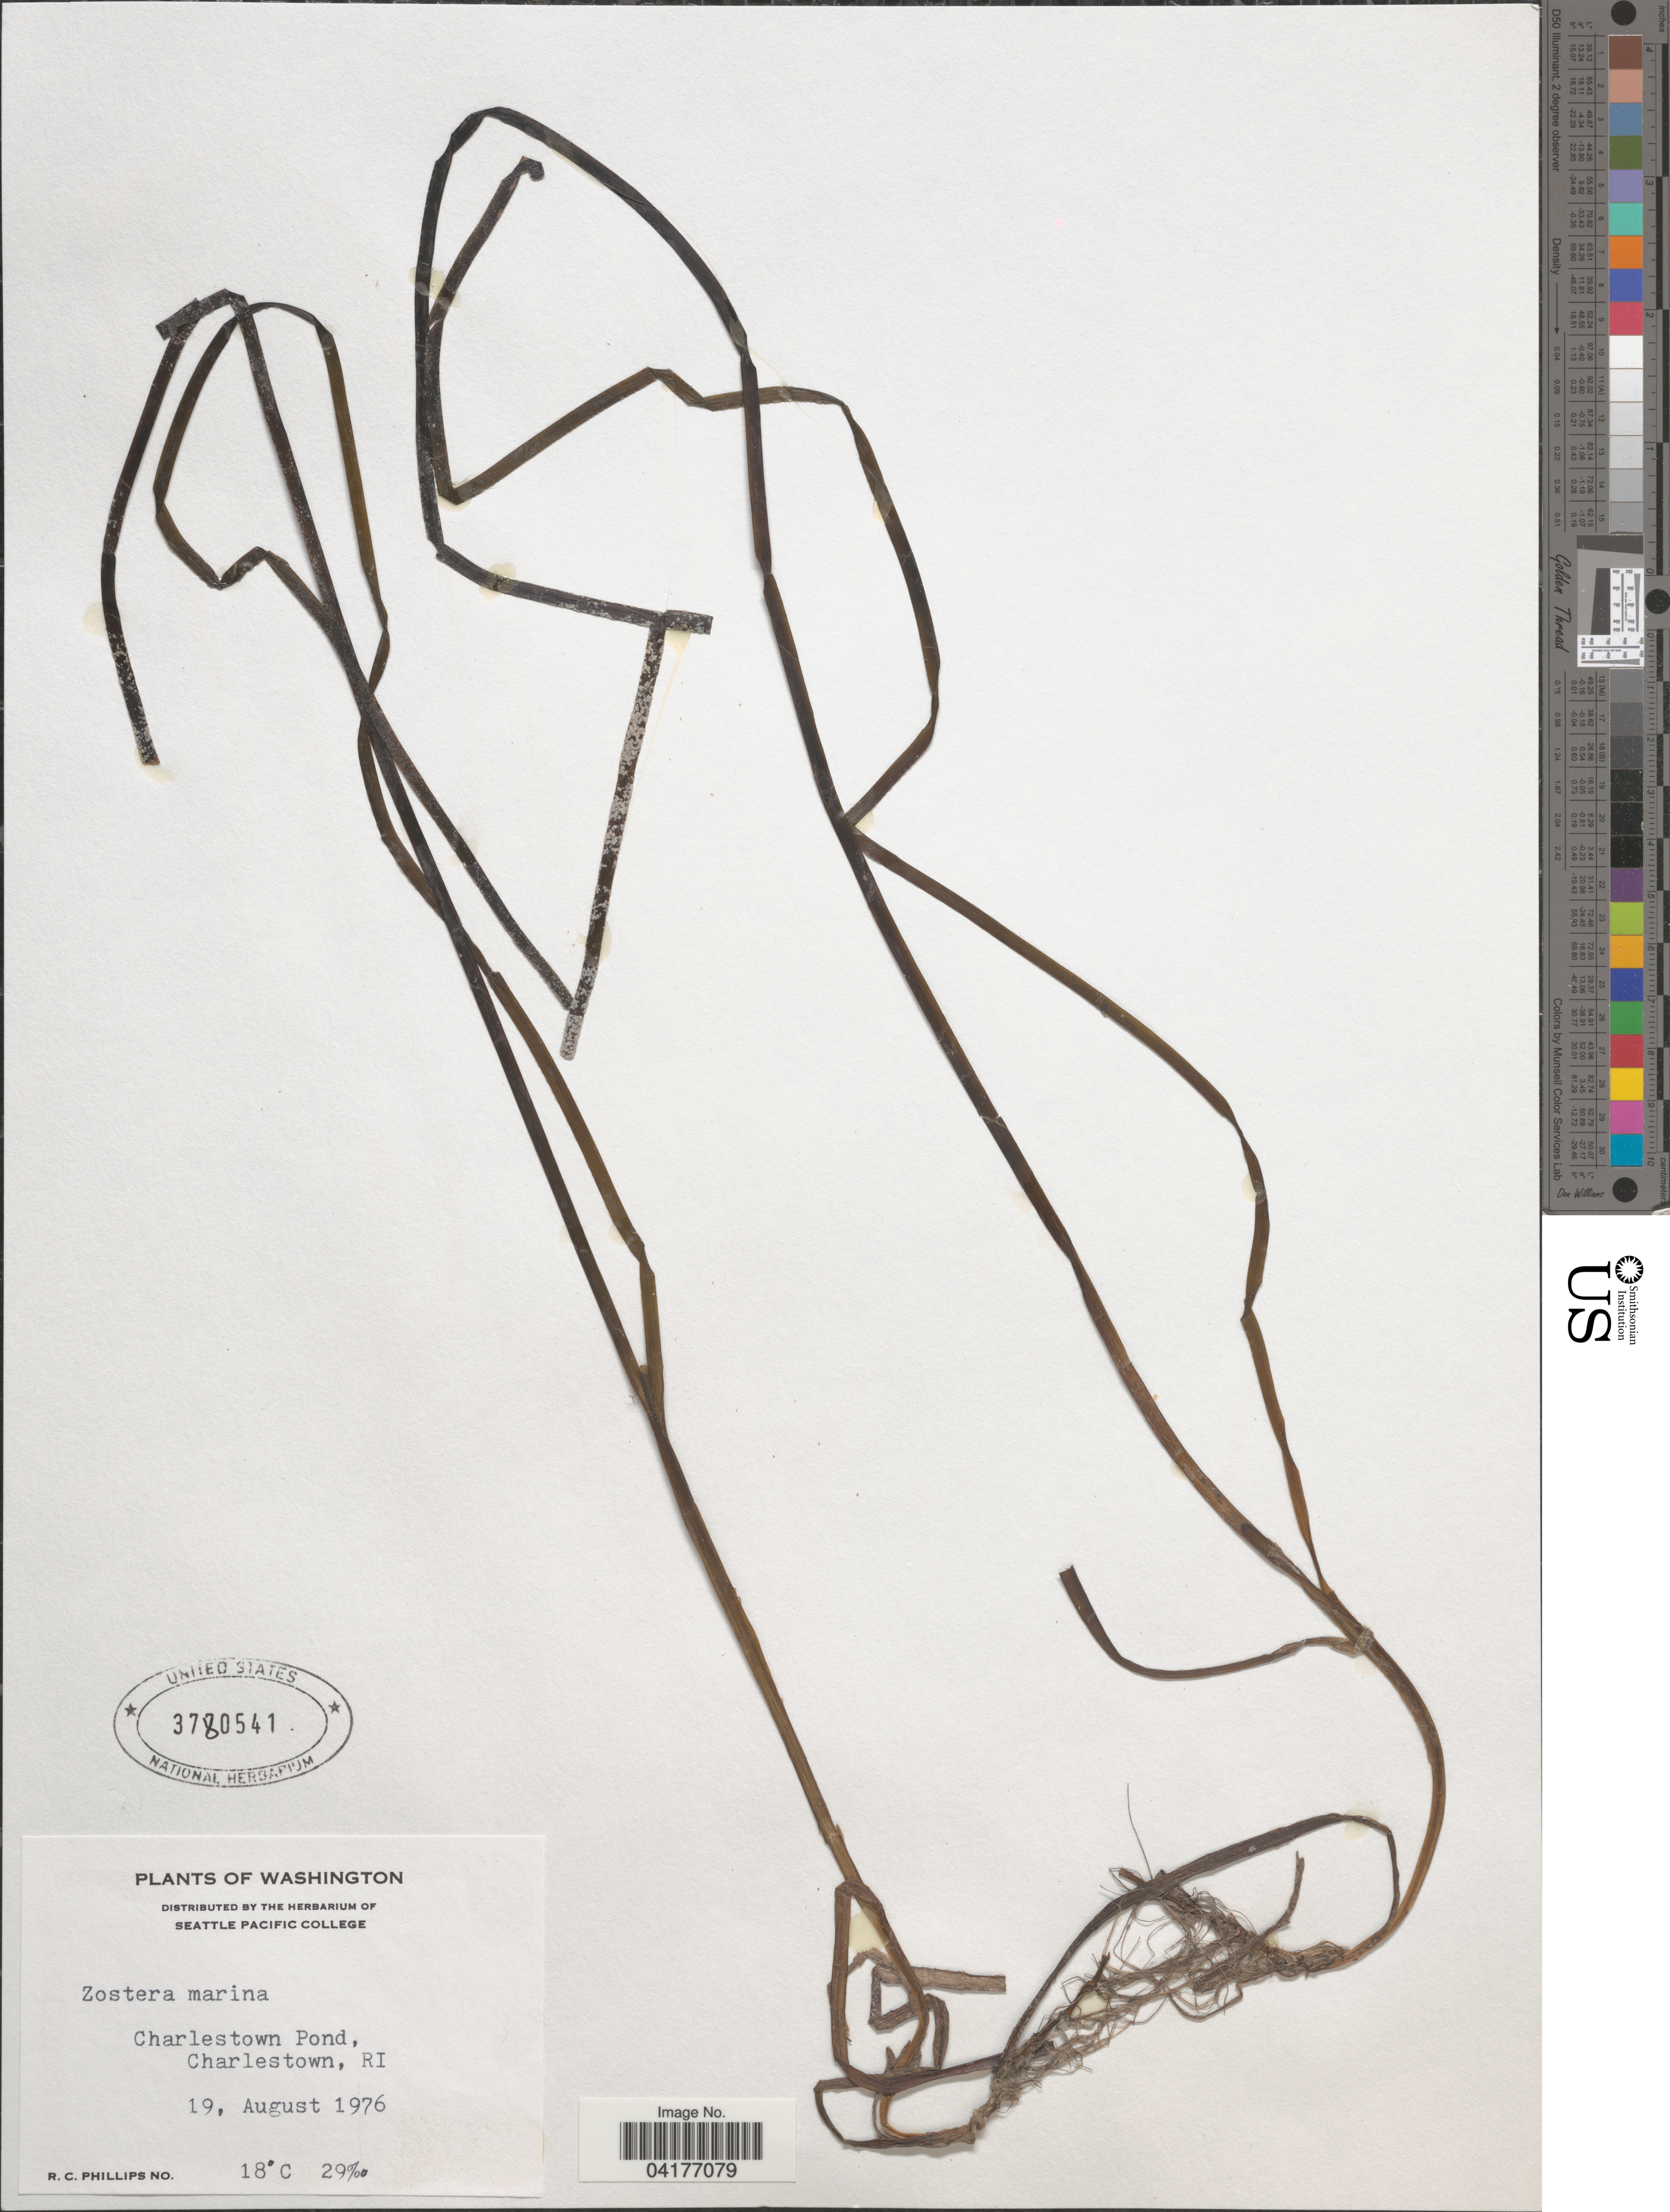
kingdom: Plantae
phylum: Tracheophyta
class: Liliopsida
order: Alismatales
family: Zosteraceae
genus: Zostera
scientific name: Zostera marina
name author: L.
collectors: R. C. Phillips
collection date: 1976-08-19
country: United States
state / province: Rhode Island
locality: Charlestown Pond, Charlestown, RI.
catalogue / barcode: US 3780541